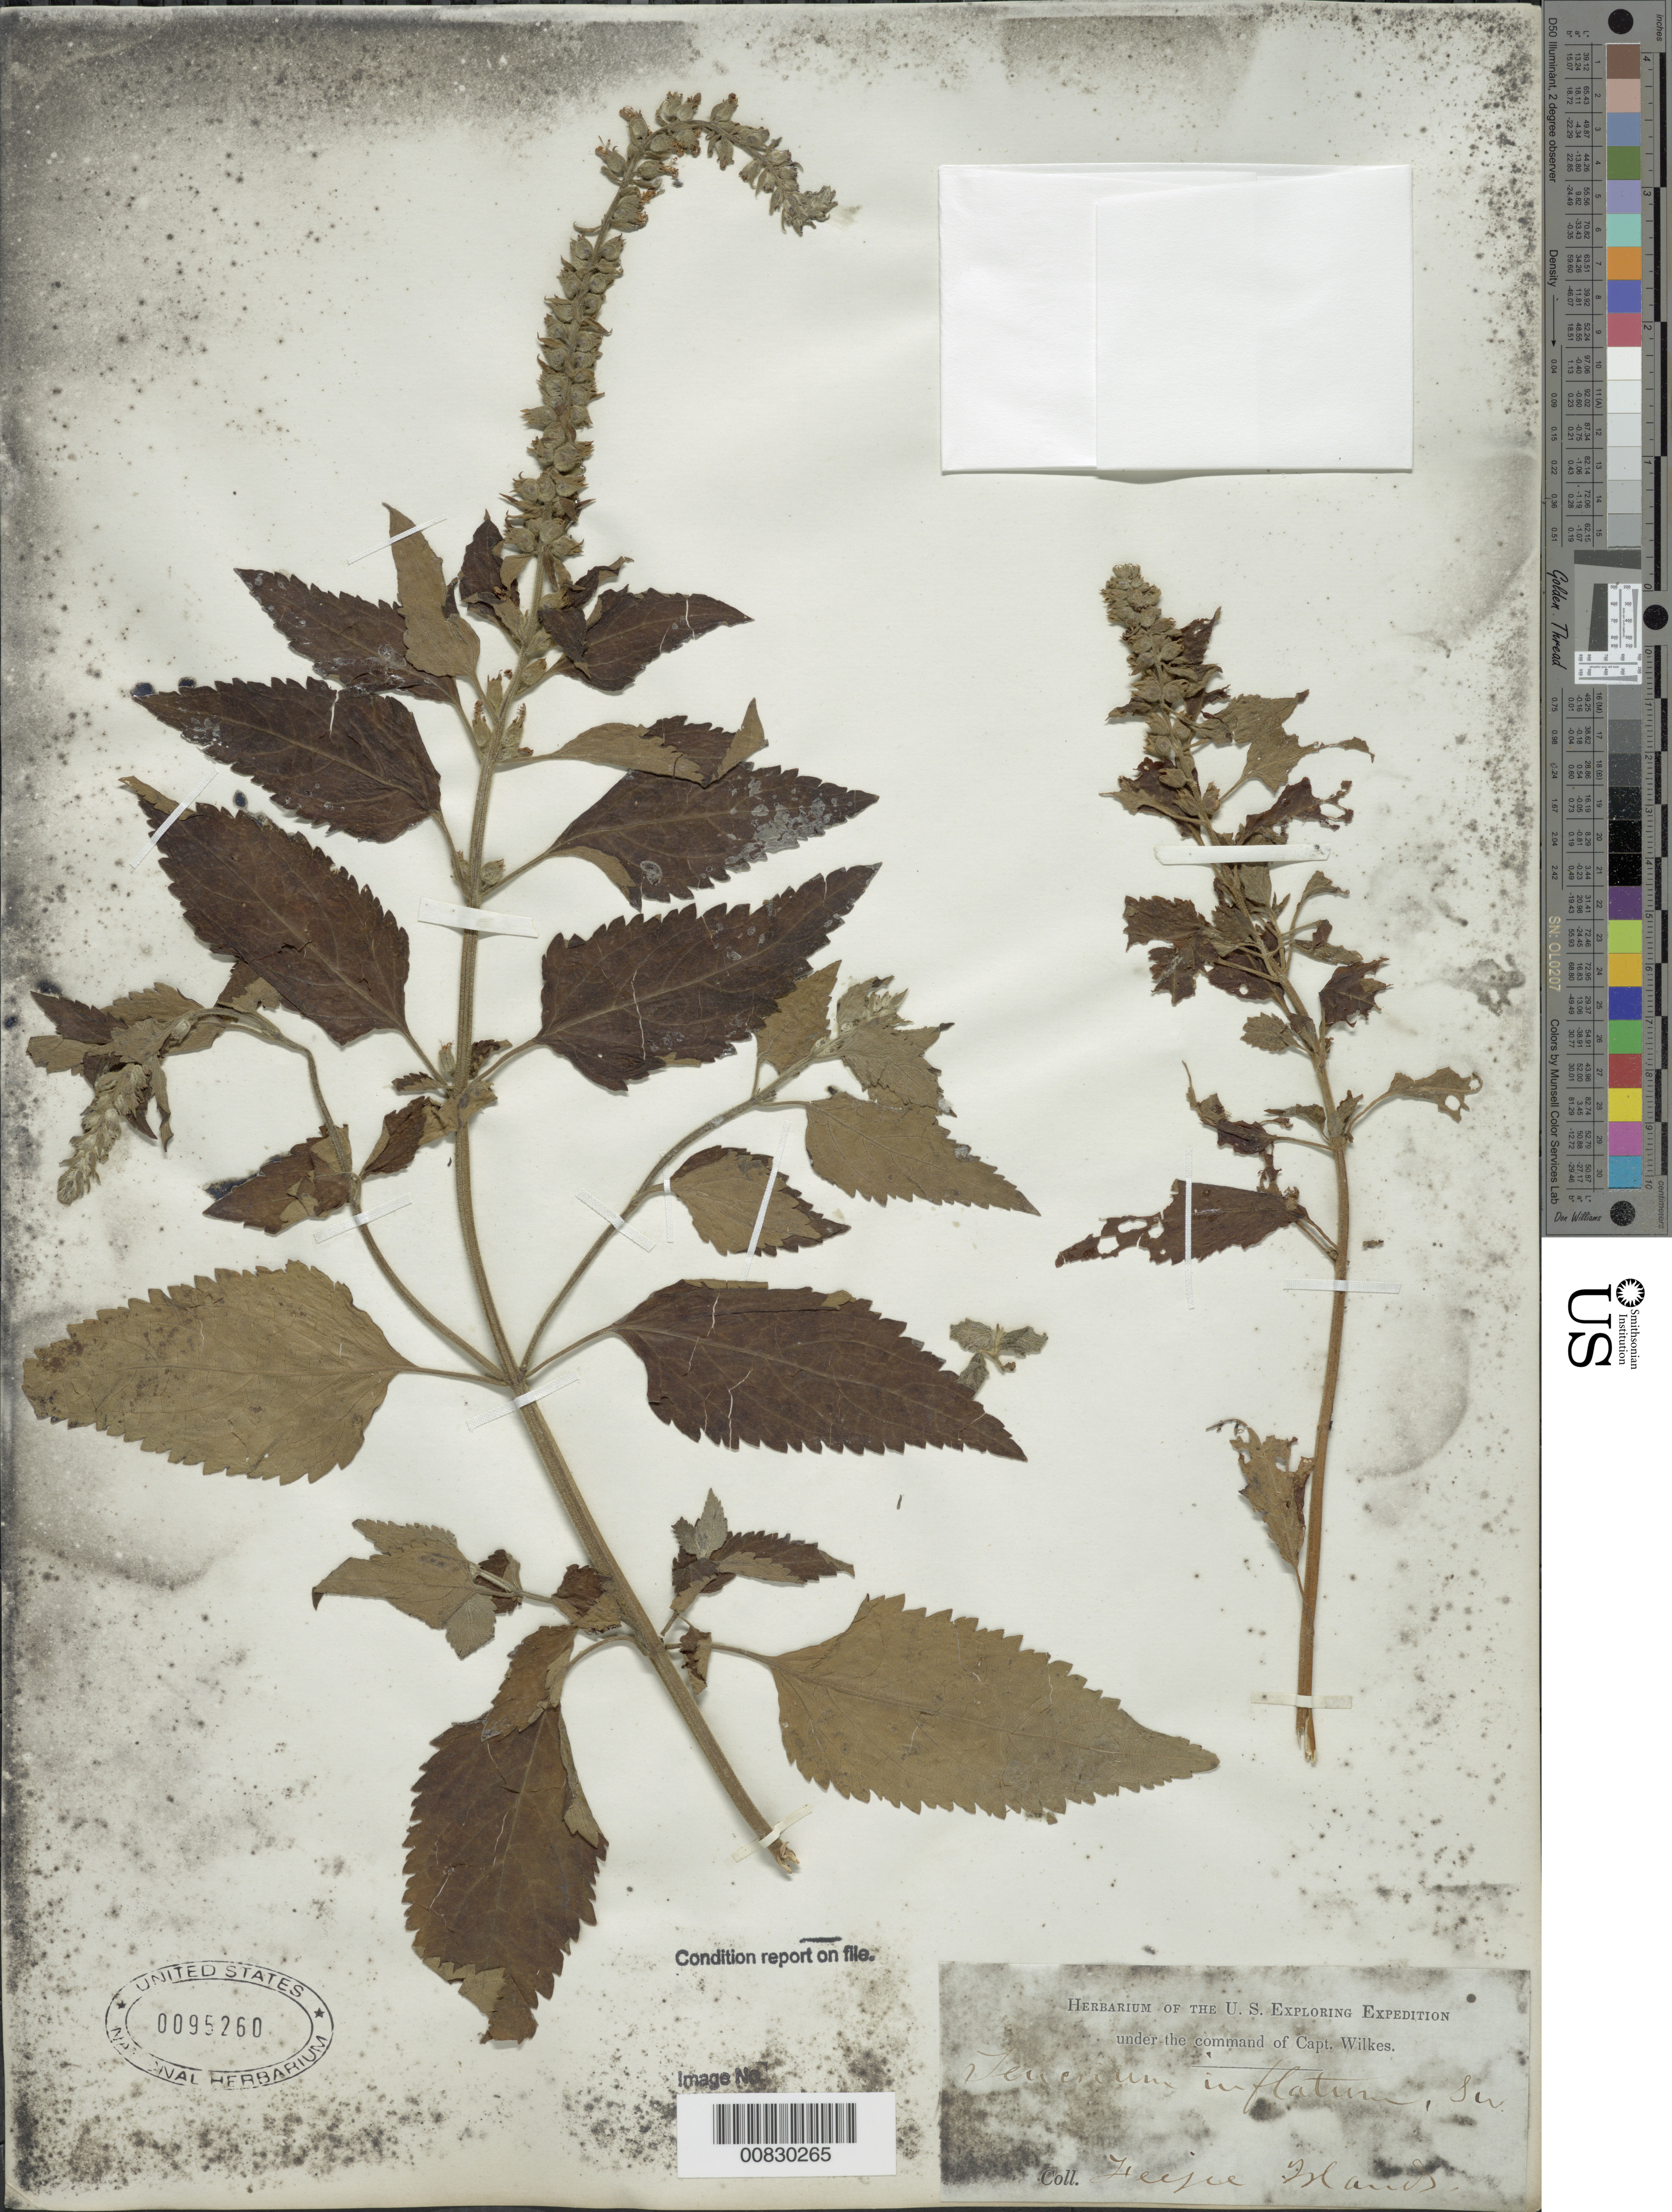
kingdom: Plantae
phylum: Tracheophyta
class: Magnoliopsida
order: Lamiales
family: Lamiaceae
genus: Teucrium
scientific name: Teucrium inflatum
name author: Sw.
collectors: Wilkes Explor. Exped.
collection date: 1838/1842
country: Fiji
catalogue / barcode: US 95260